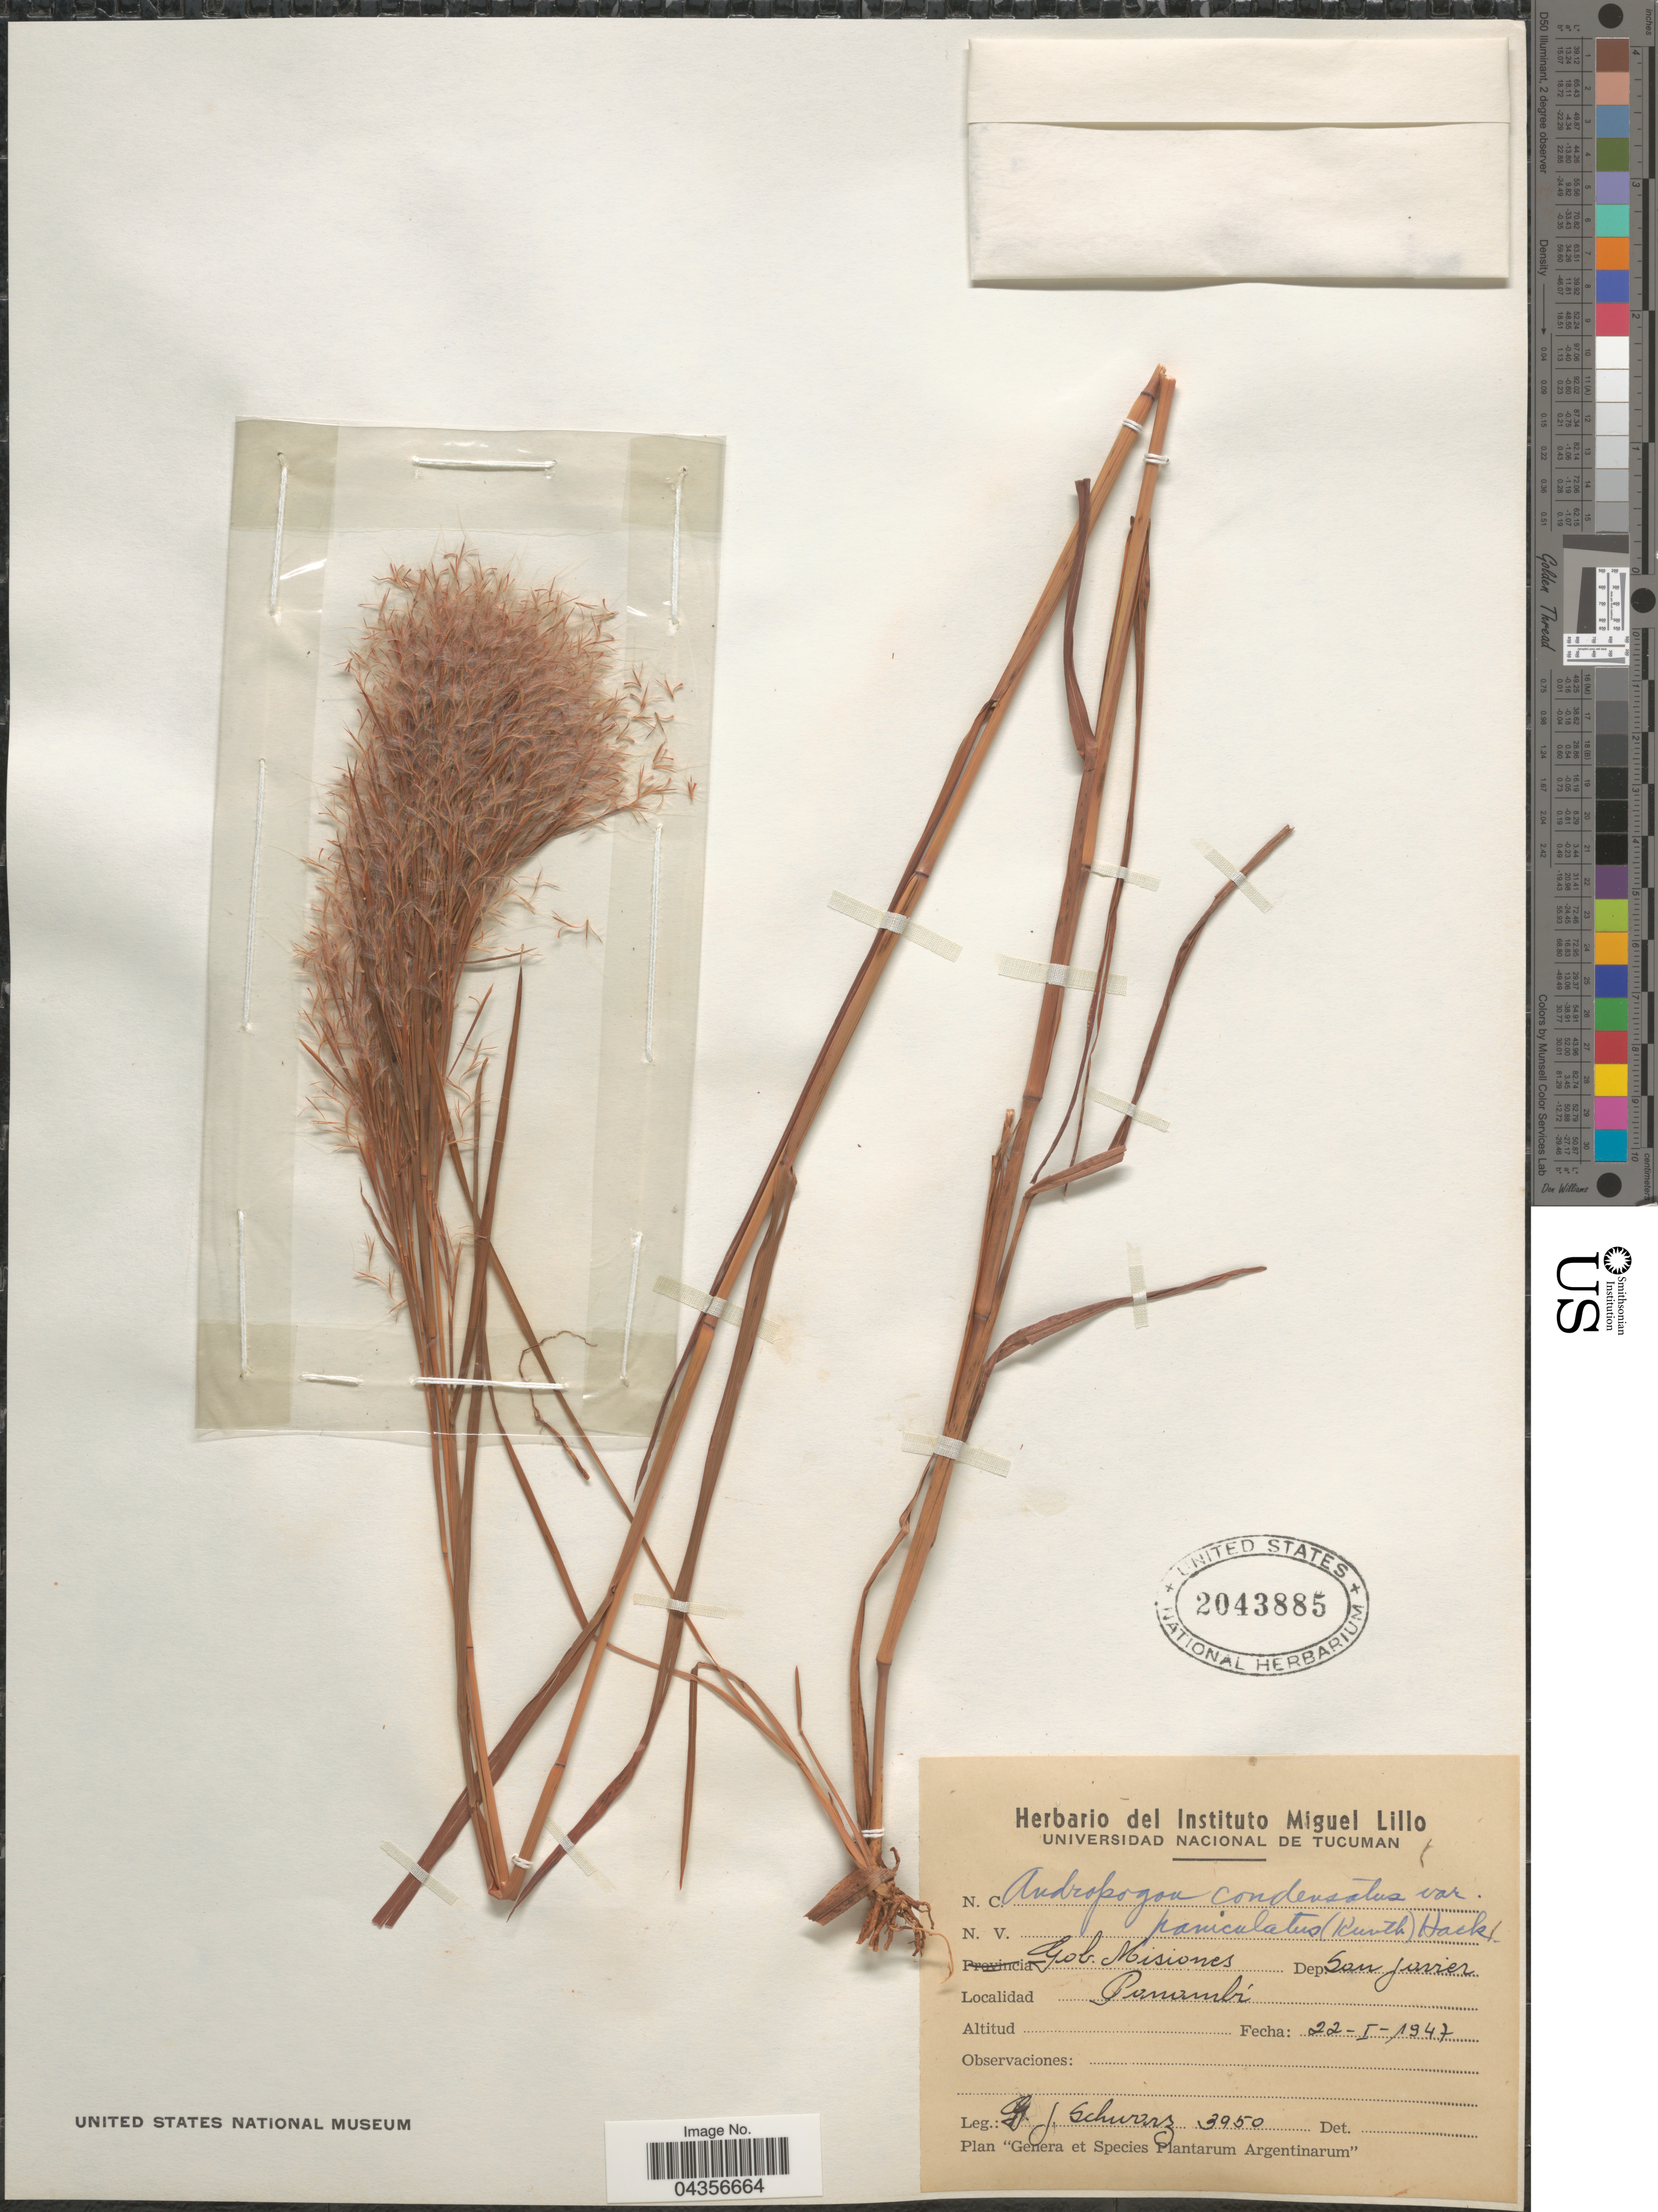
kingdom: Plantae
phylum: Tracheophyta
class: Liliopsida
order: Poales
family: Poaceae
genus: Schizachyrium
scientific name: Schizachyrium microstachyum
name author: (Desv. ex Ham.) Roseng. et al.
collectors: G. J. Schwarz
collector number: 3950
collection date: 1947-01-22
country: Argentina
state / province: Misiones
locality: Gob. Misiones. Dep. San Javier. Panambi.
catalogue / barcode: US 2043885